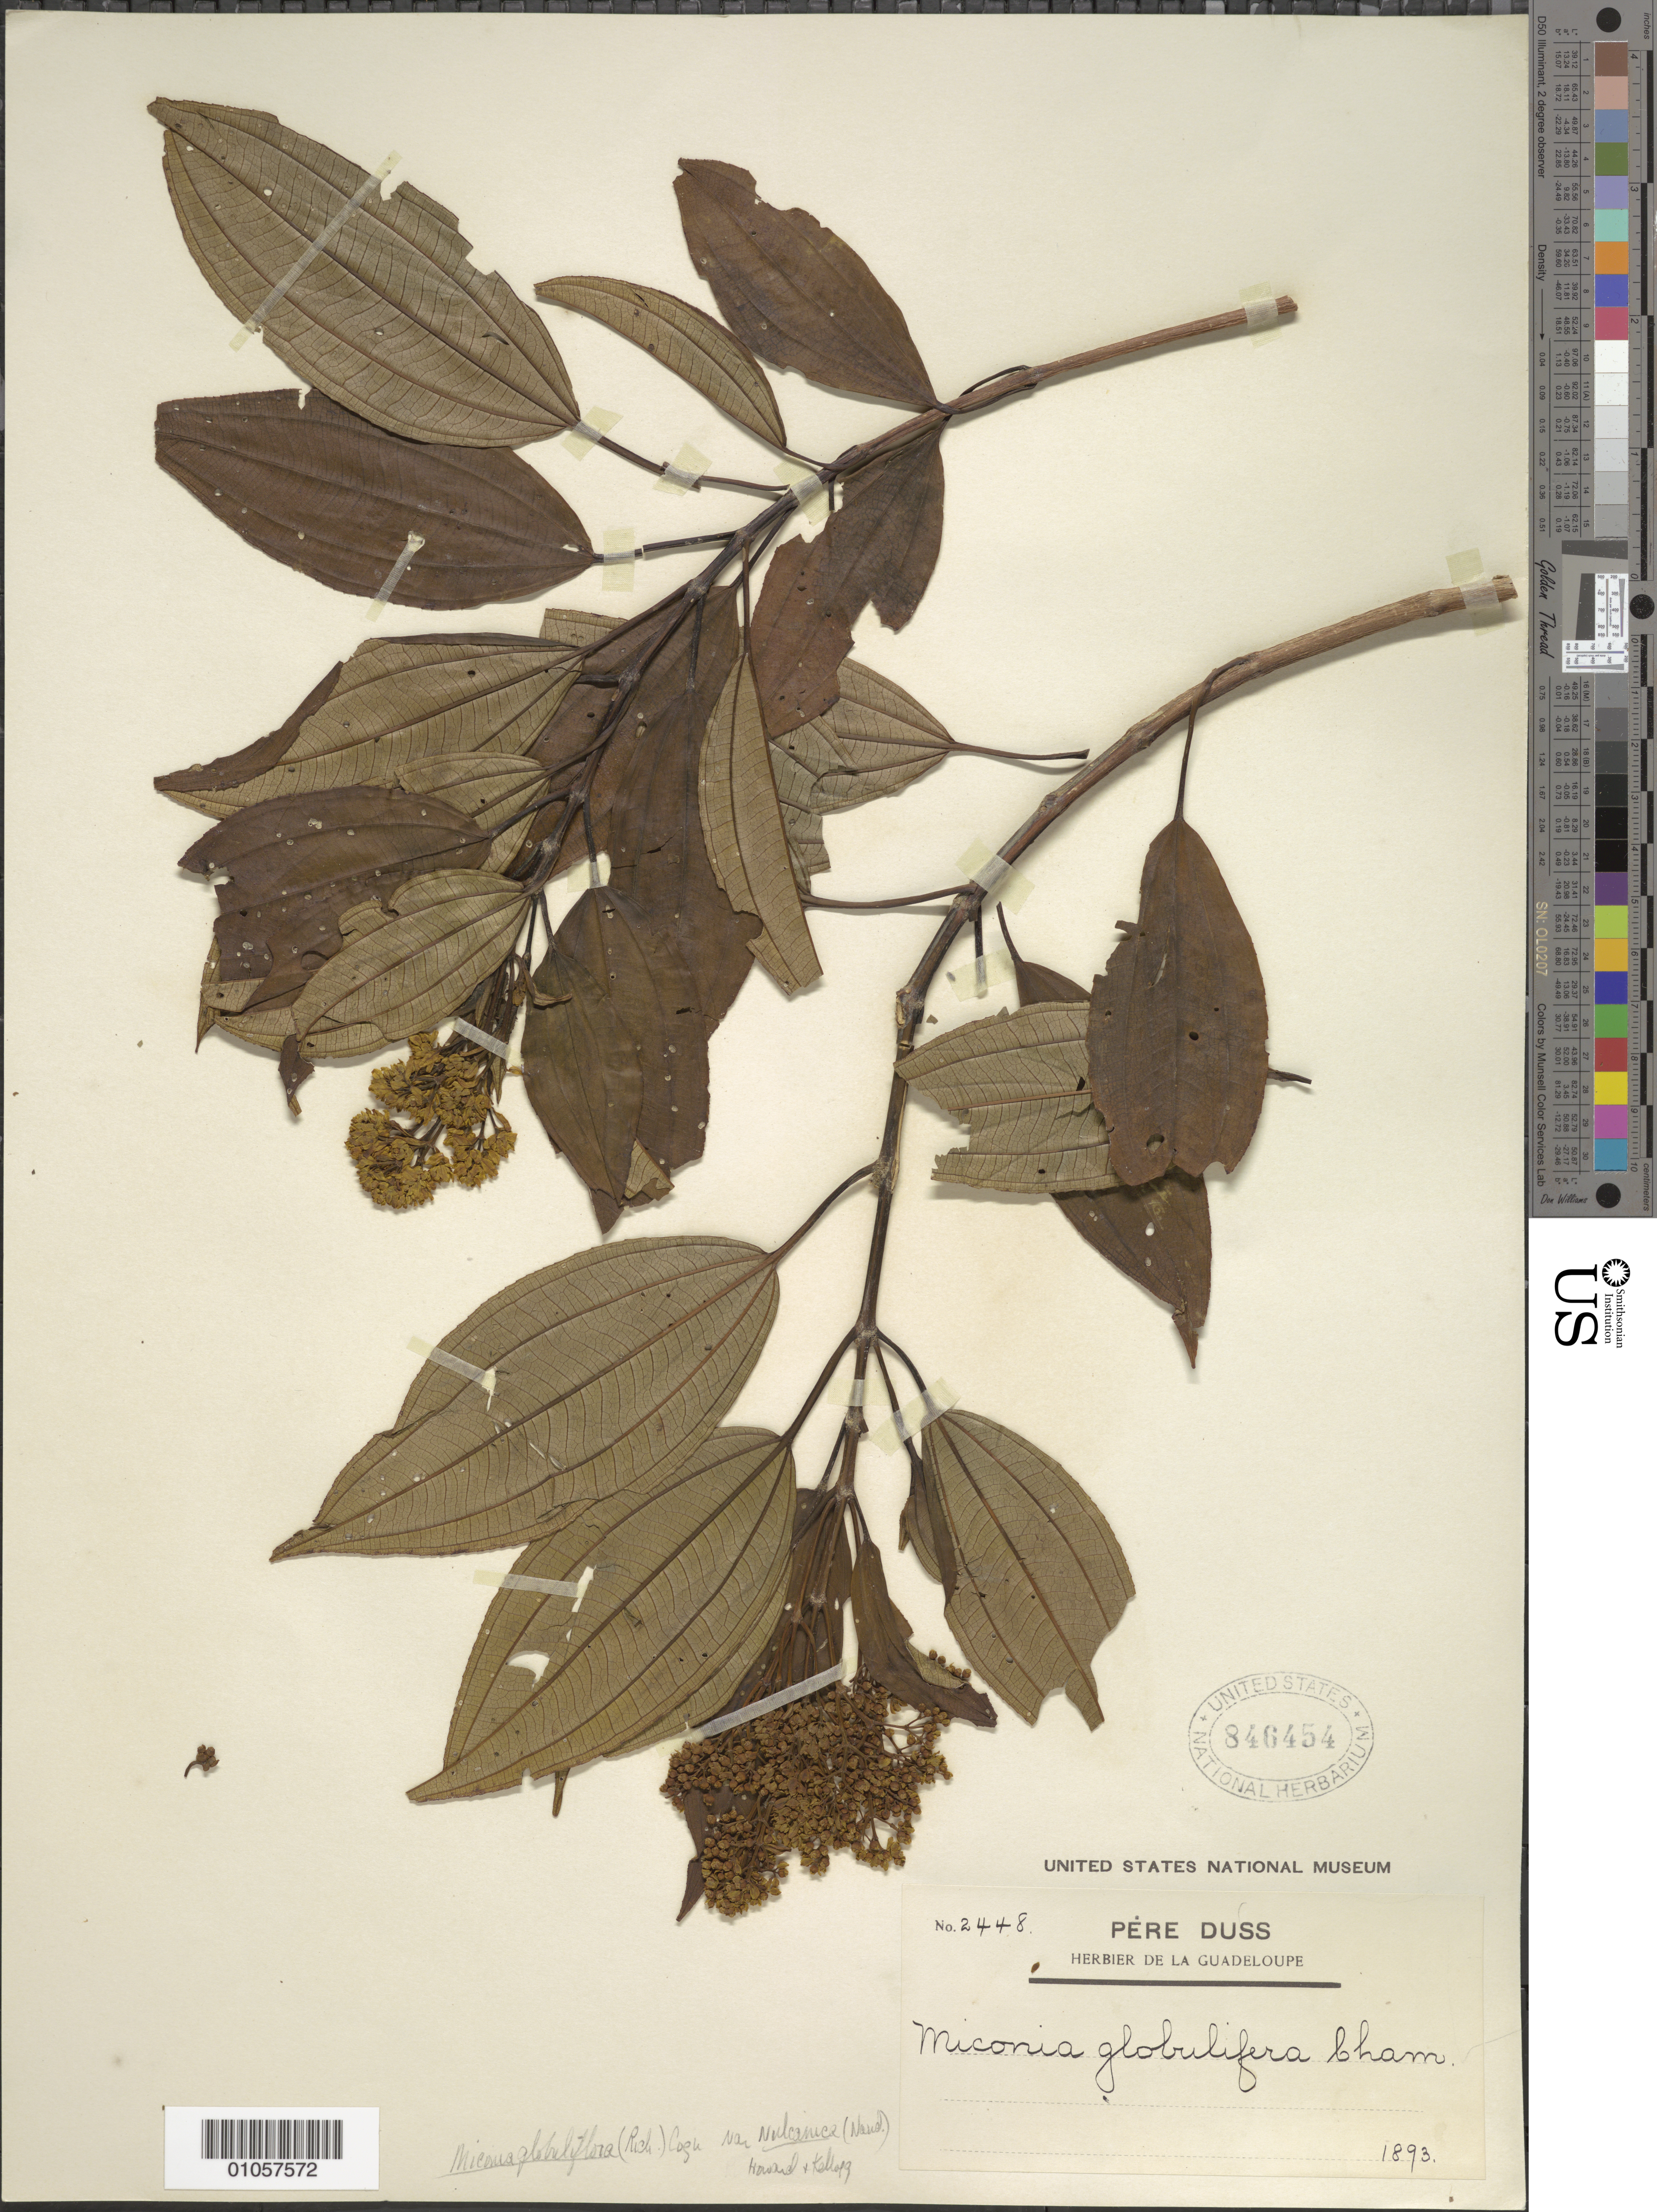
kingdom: Plantae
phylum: Tracheophyta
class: Magnoliopsida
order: Myrtales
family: Melastomataceae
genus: Miconia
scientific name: Miconia globuliflora var. vulcanica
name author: (Naudin) R.A. Howard & E.A. Kellogg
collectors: Père Duss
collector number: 2448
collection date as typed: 1893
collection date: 1893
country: Guadeloupe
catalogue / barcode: US 846454